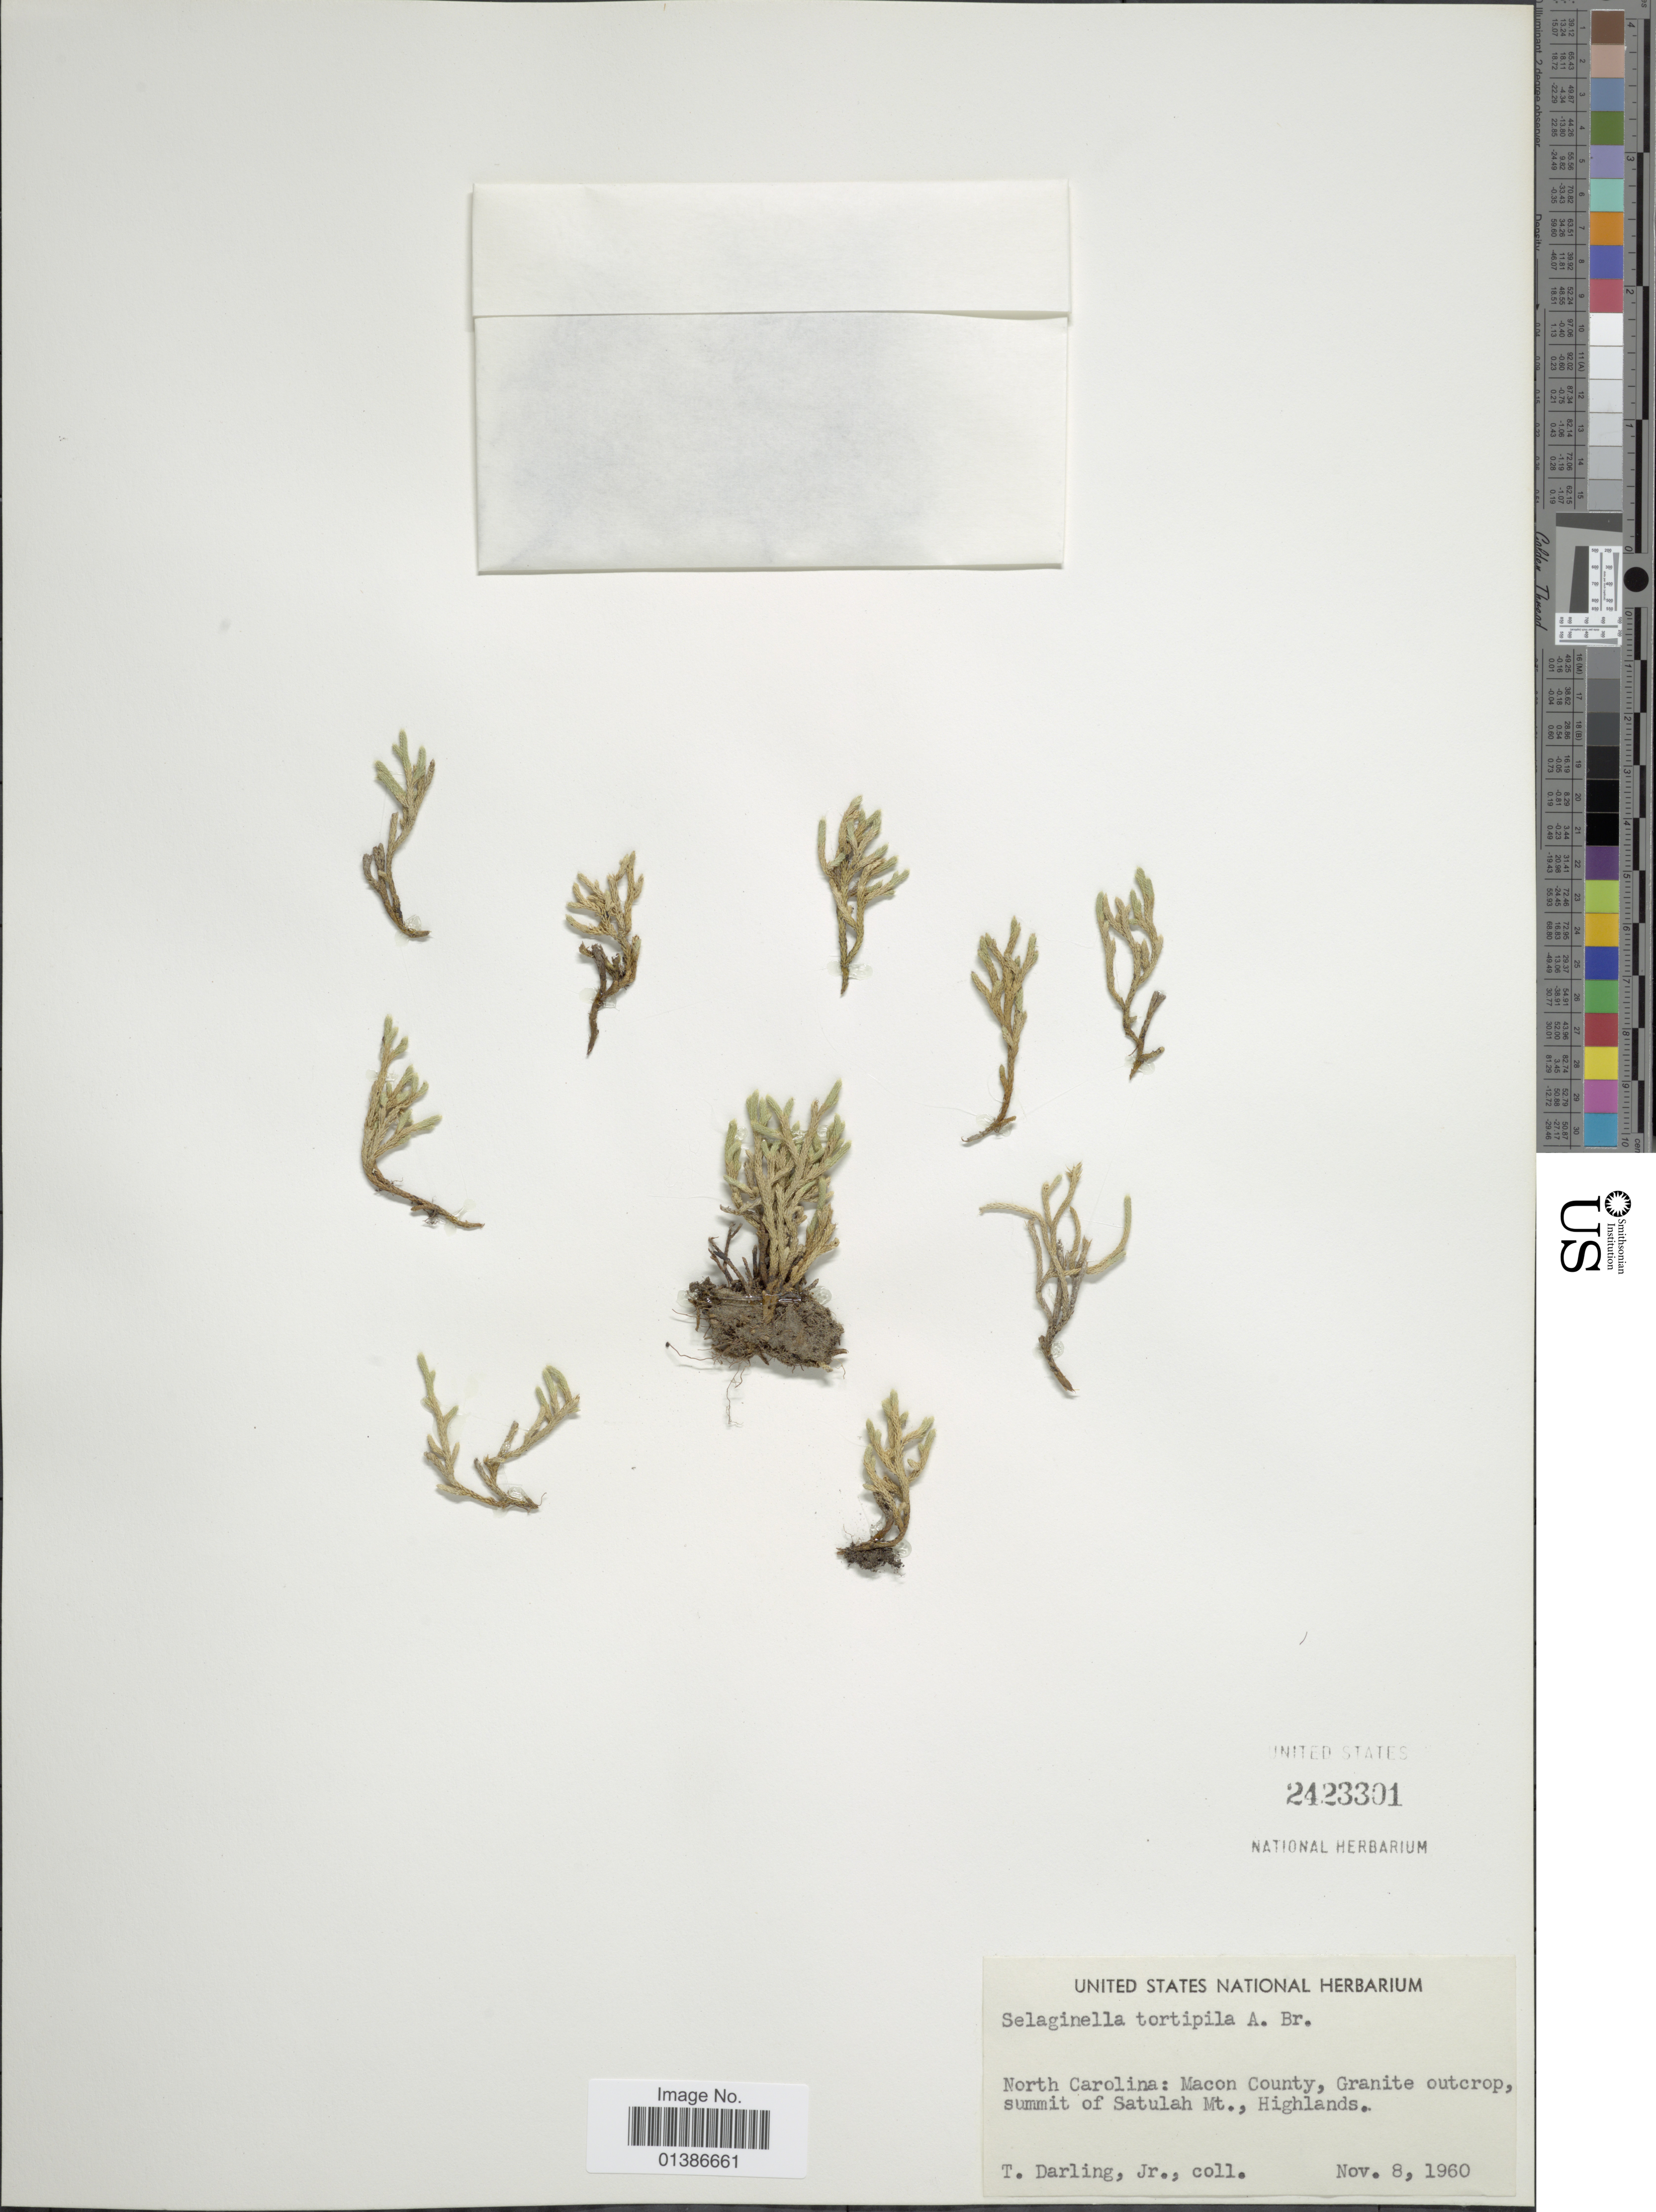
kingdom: Plantae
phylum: Tracheophyta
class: Lycopodiopsida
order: Selaginellales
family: Selaginellaceae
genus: Selaginella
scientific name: Selaginella tortipila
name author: A. Braun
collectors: T. Darling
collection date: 1960-11-08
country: United States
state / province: North Carolina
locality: Macon County, Granite outcrop, summit of Satulah Mt., Highlands.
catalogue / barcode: US 2423301